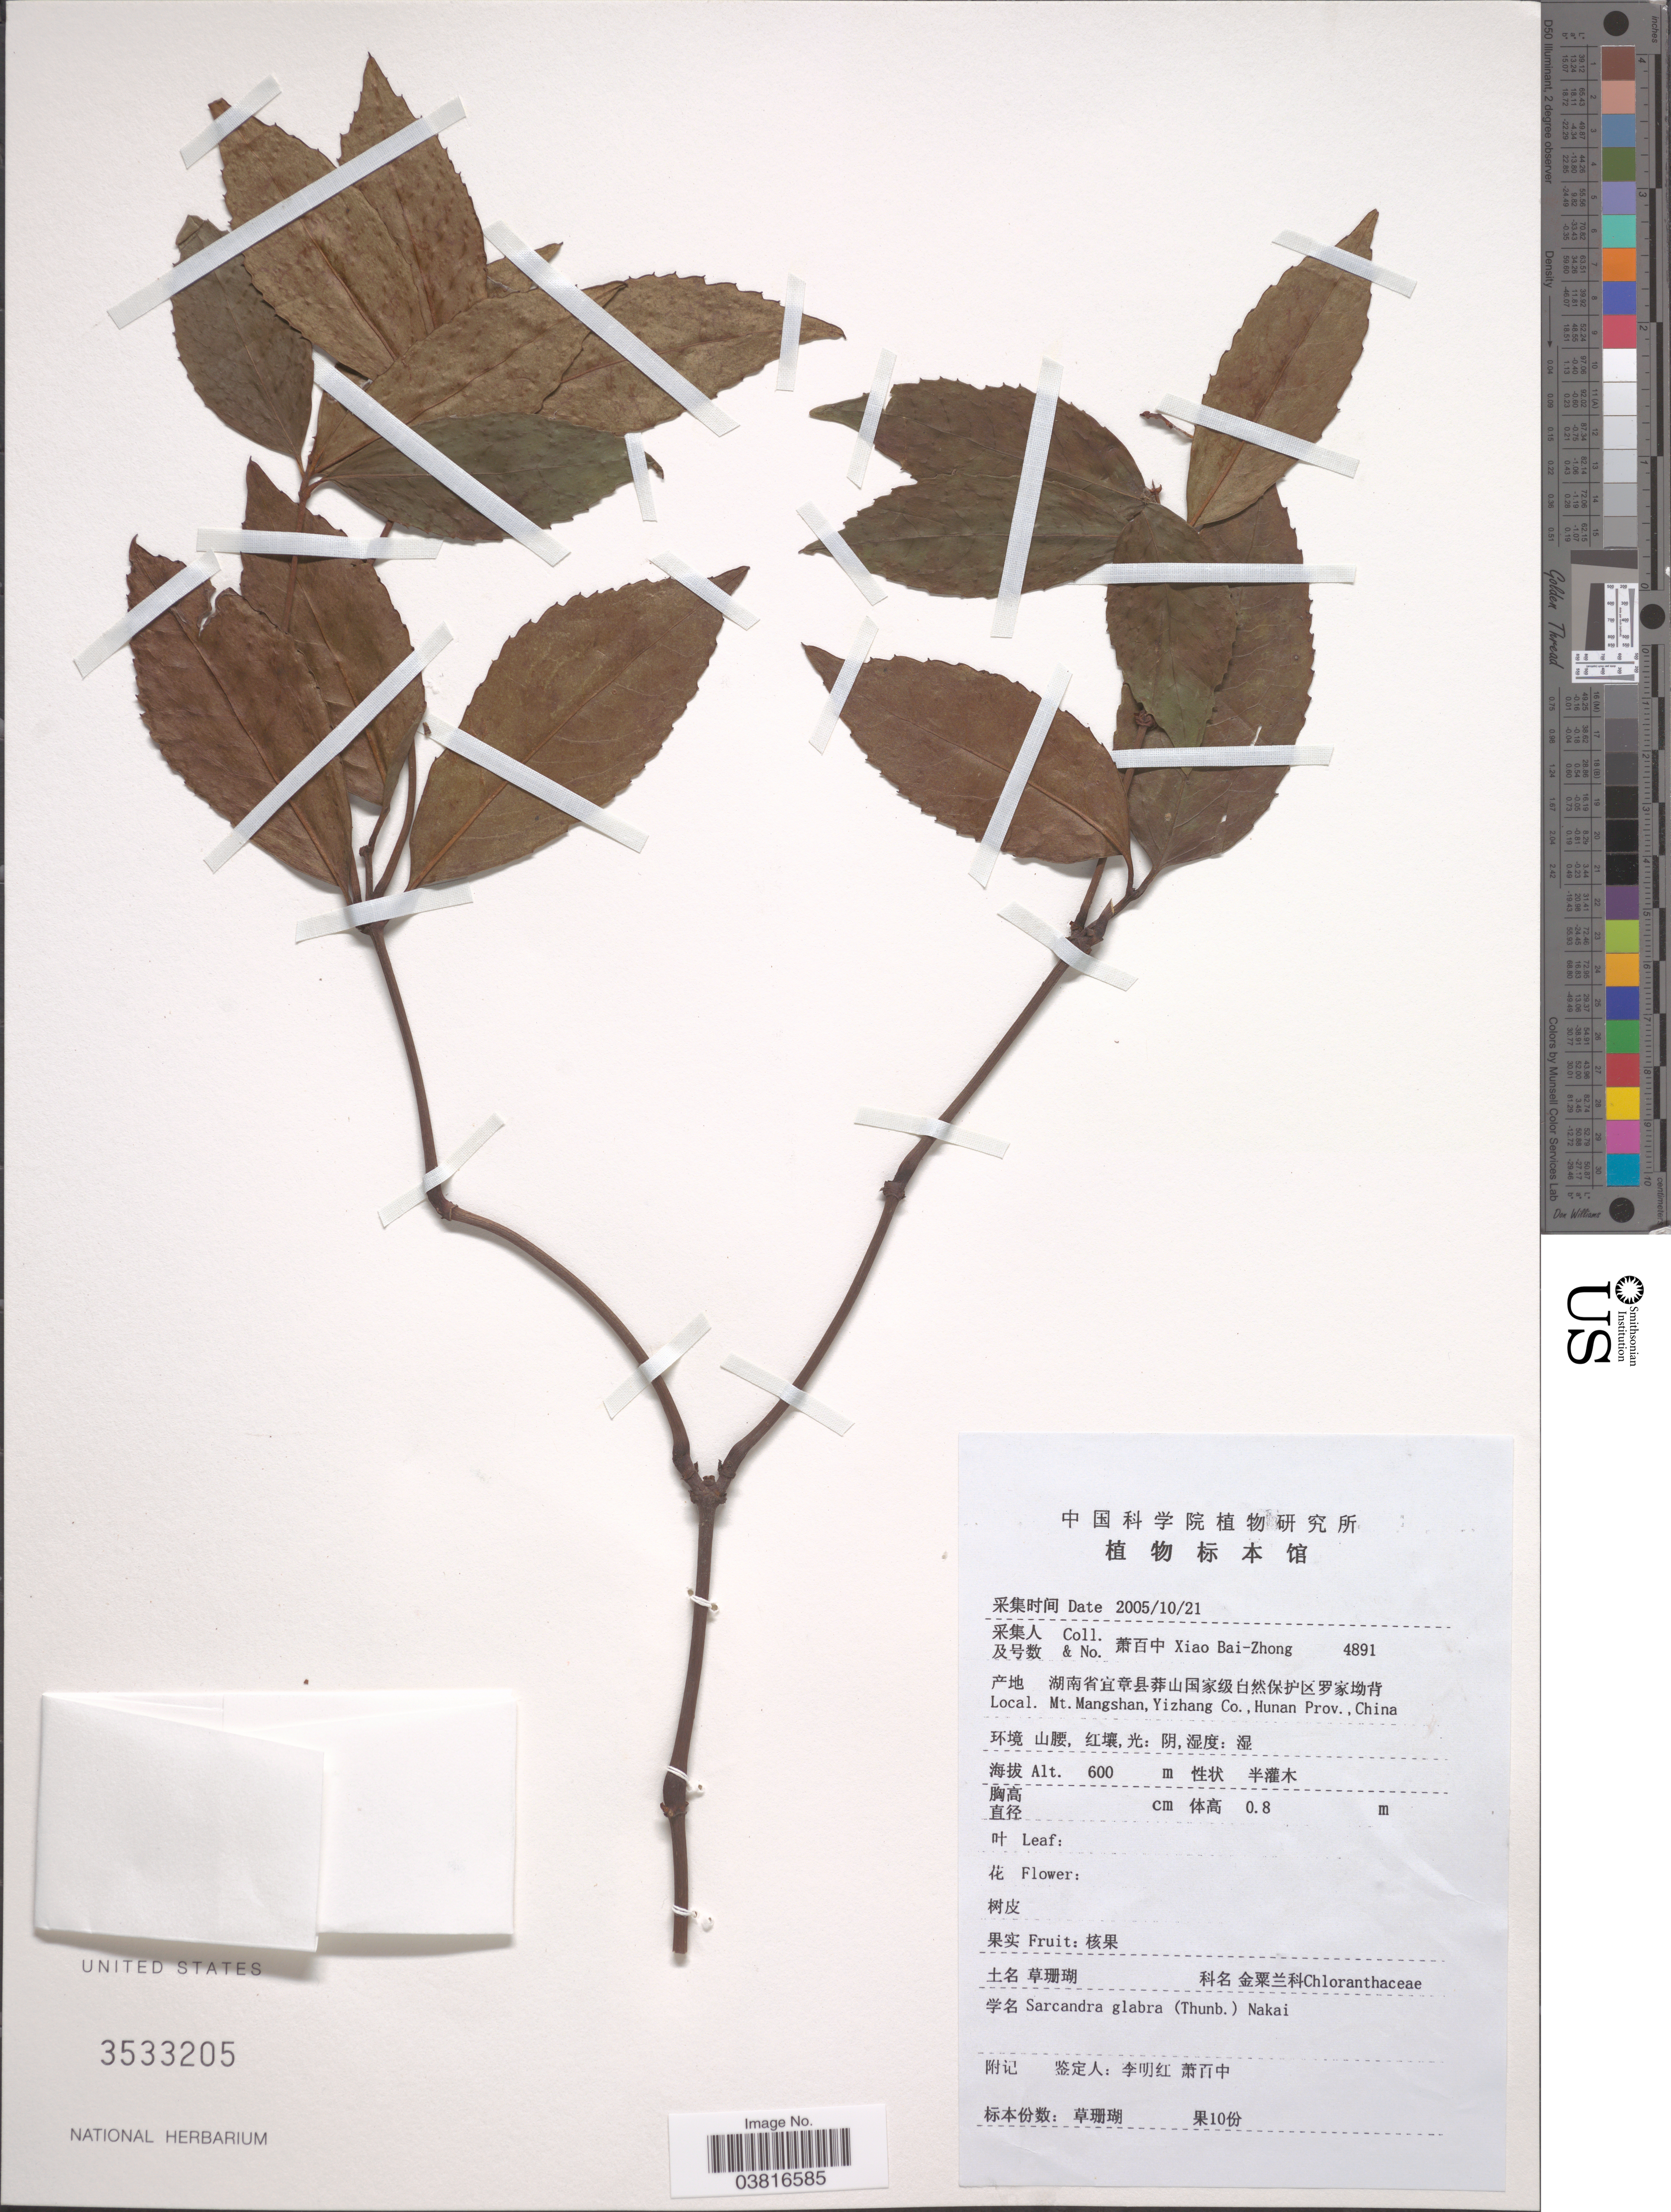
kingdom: Plantae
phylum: Tracheophyta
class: Magnoliopsida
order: Chloranthales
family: Chloranthaceae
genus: Sarcandra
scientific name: Sarcandra glabra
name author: (Thunb.) Nakai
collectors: B. Z. Xiao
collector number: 4891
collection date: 2005-10-21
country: China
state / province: Hunan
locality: Mt. Mangshan, Yizhang Co.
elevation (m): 600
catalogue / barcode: US 3533205